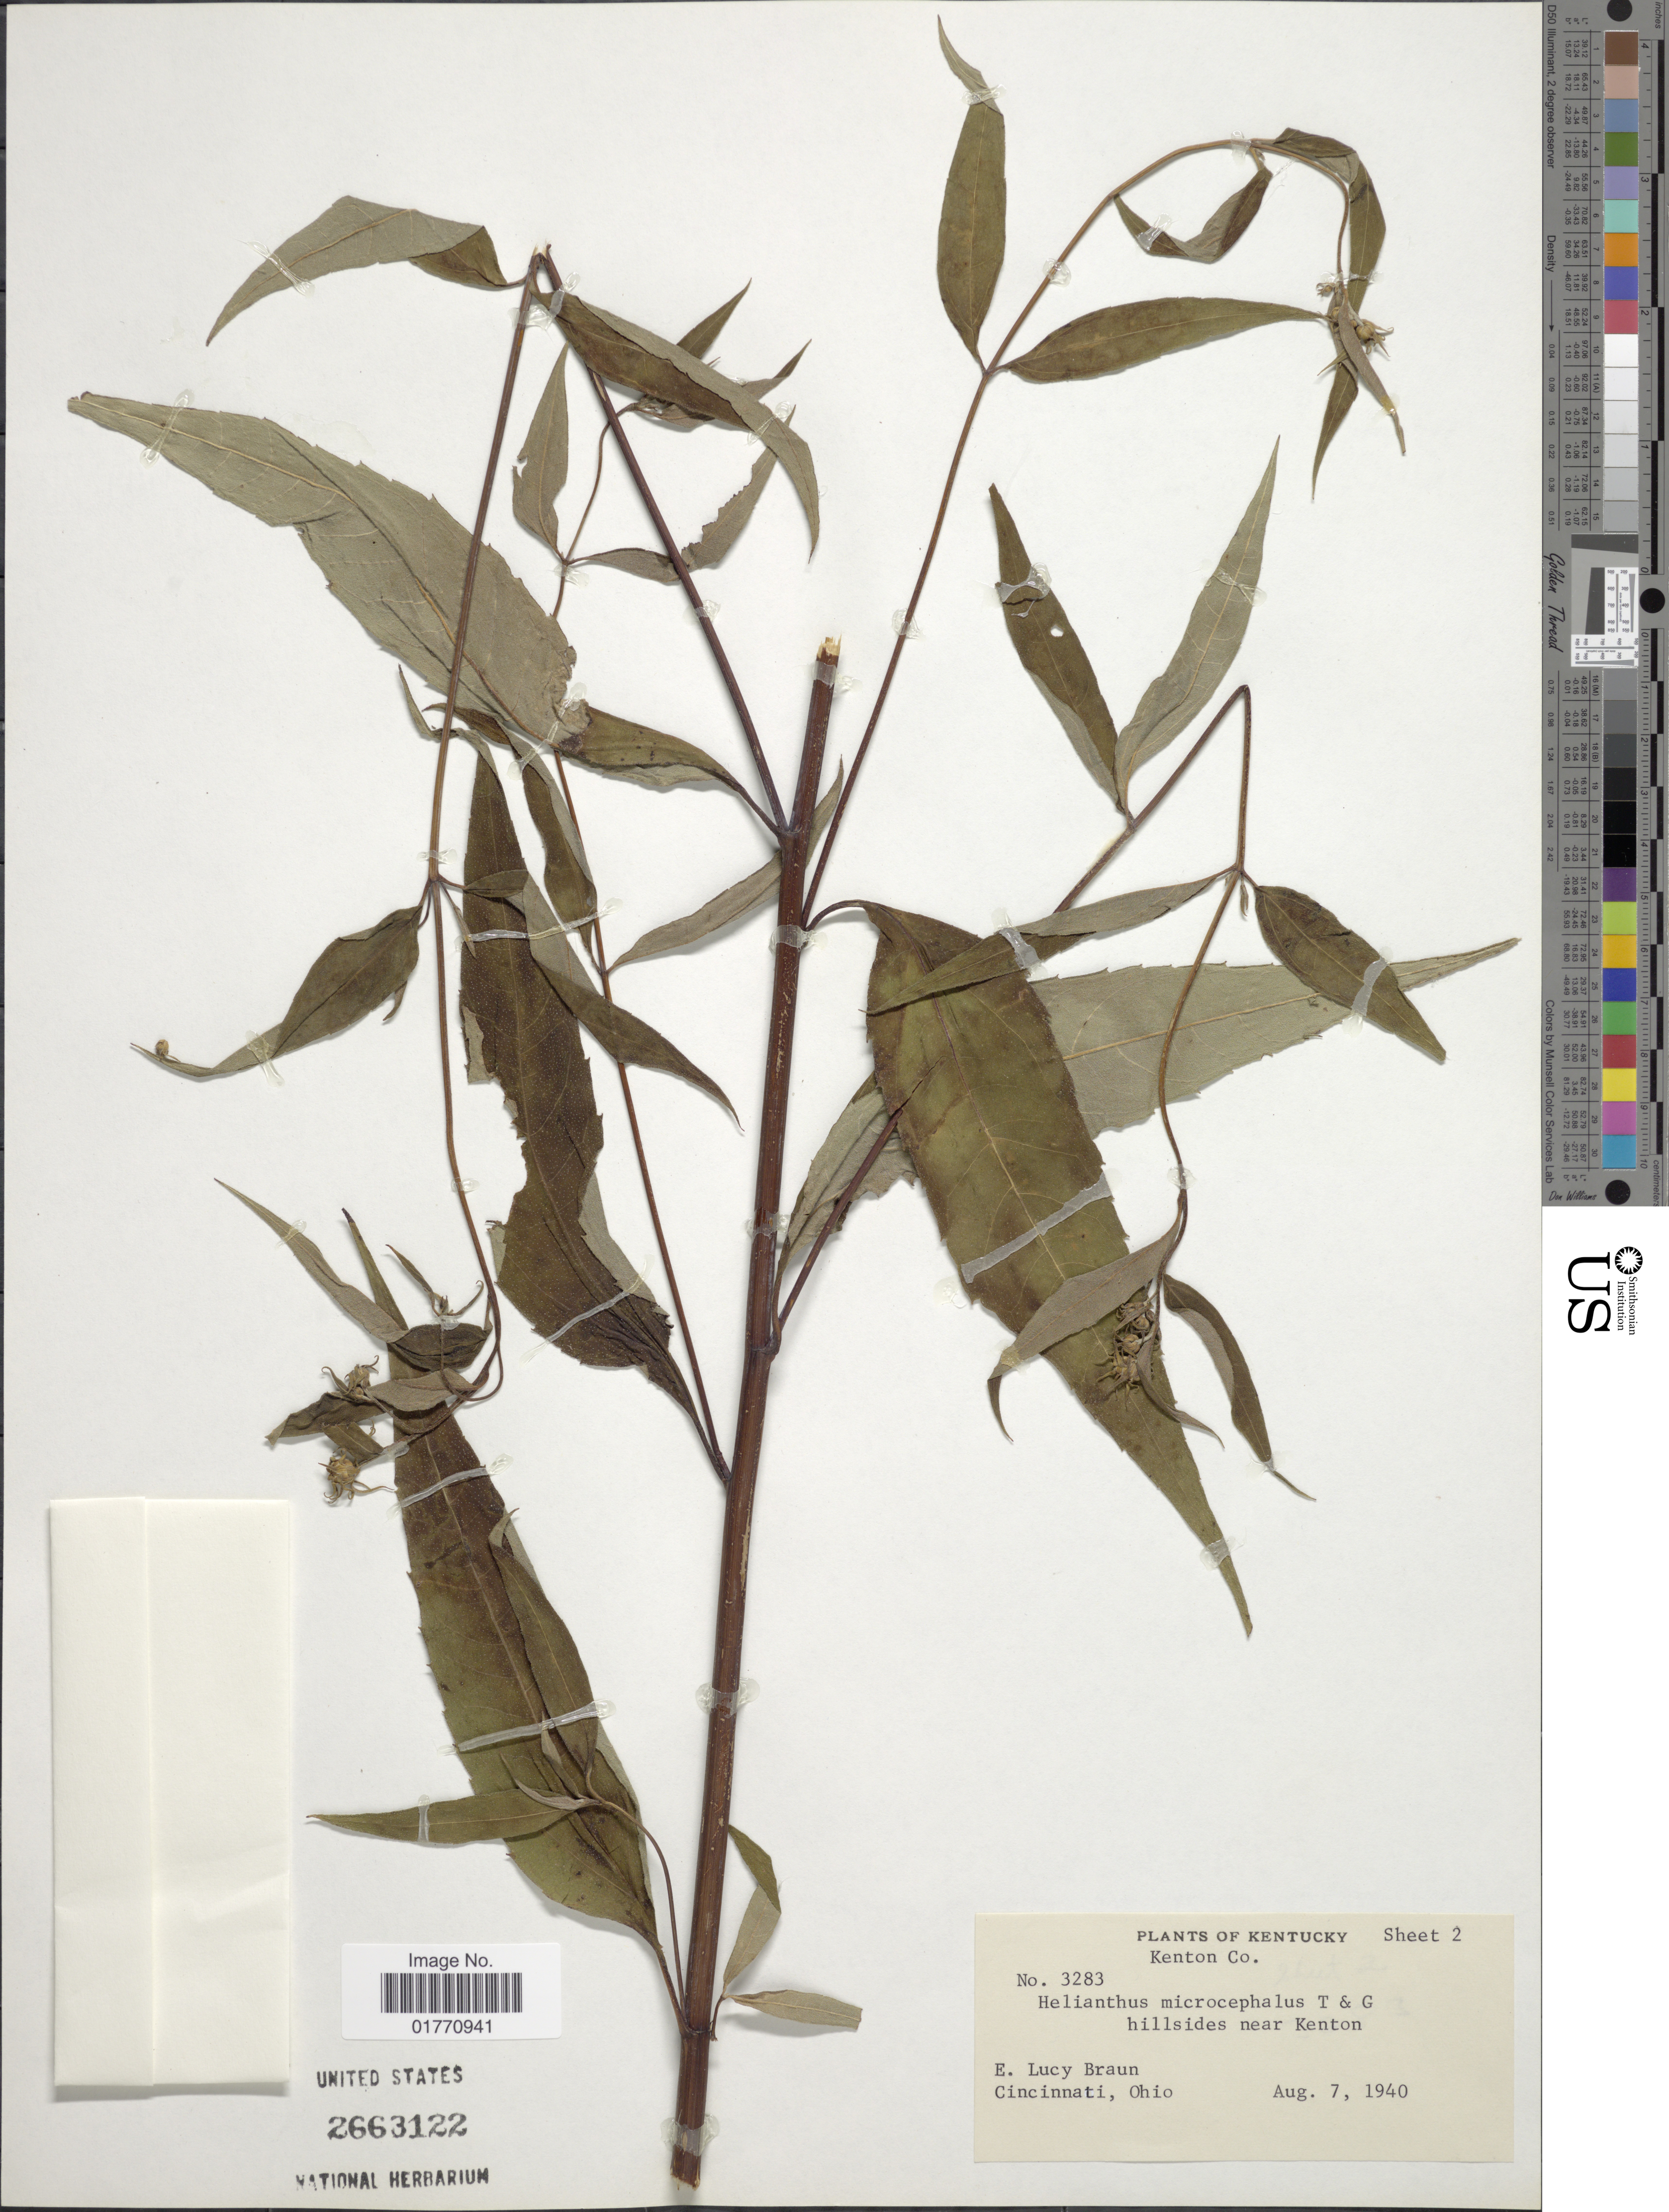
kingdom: Plantae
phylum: Tracheophyta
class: Magnoliopsida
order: Asterales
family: Asteraceae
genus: Helianthus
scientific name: Helianthus microcephalus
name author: Torr. & A. Gray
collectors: E. L. Braun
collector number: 3283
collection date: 1940-08-07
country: United States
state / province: Kentucky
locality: Kenton Co., hillsides, near Kenton.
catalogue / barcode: US 2663122